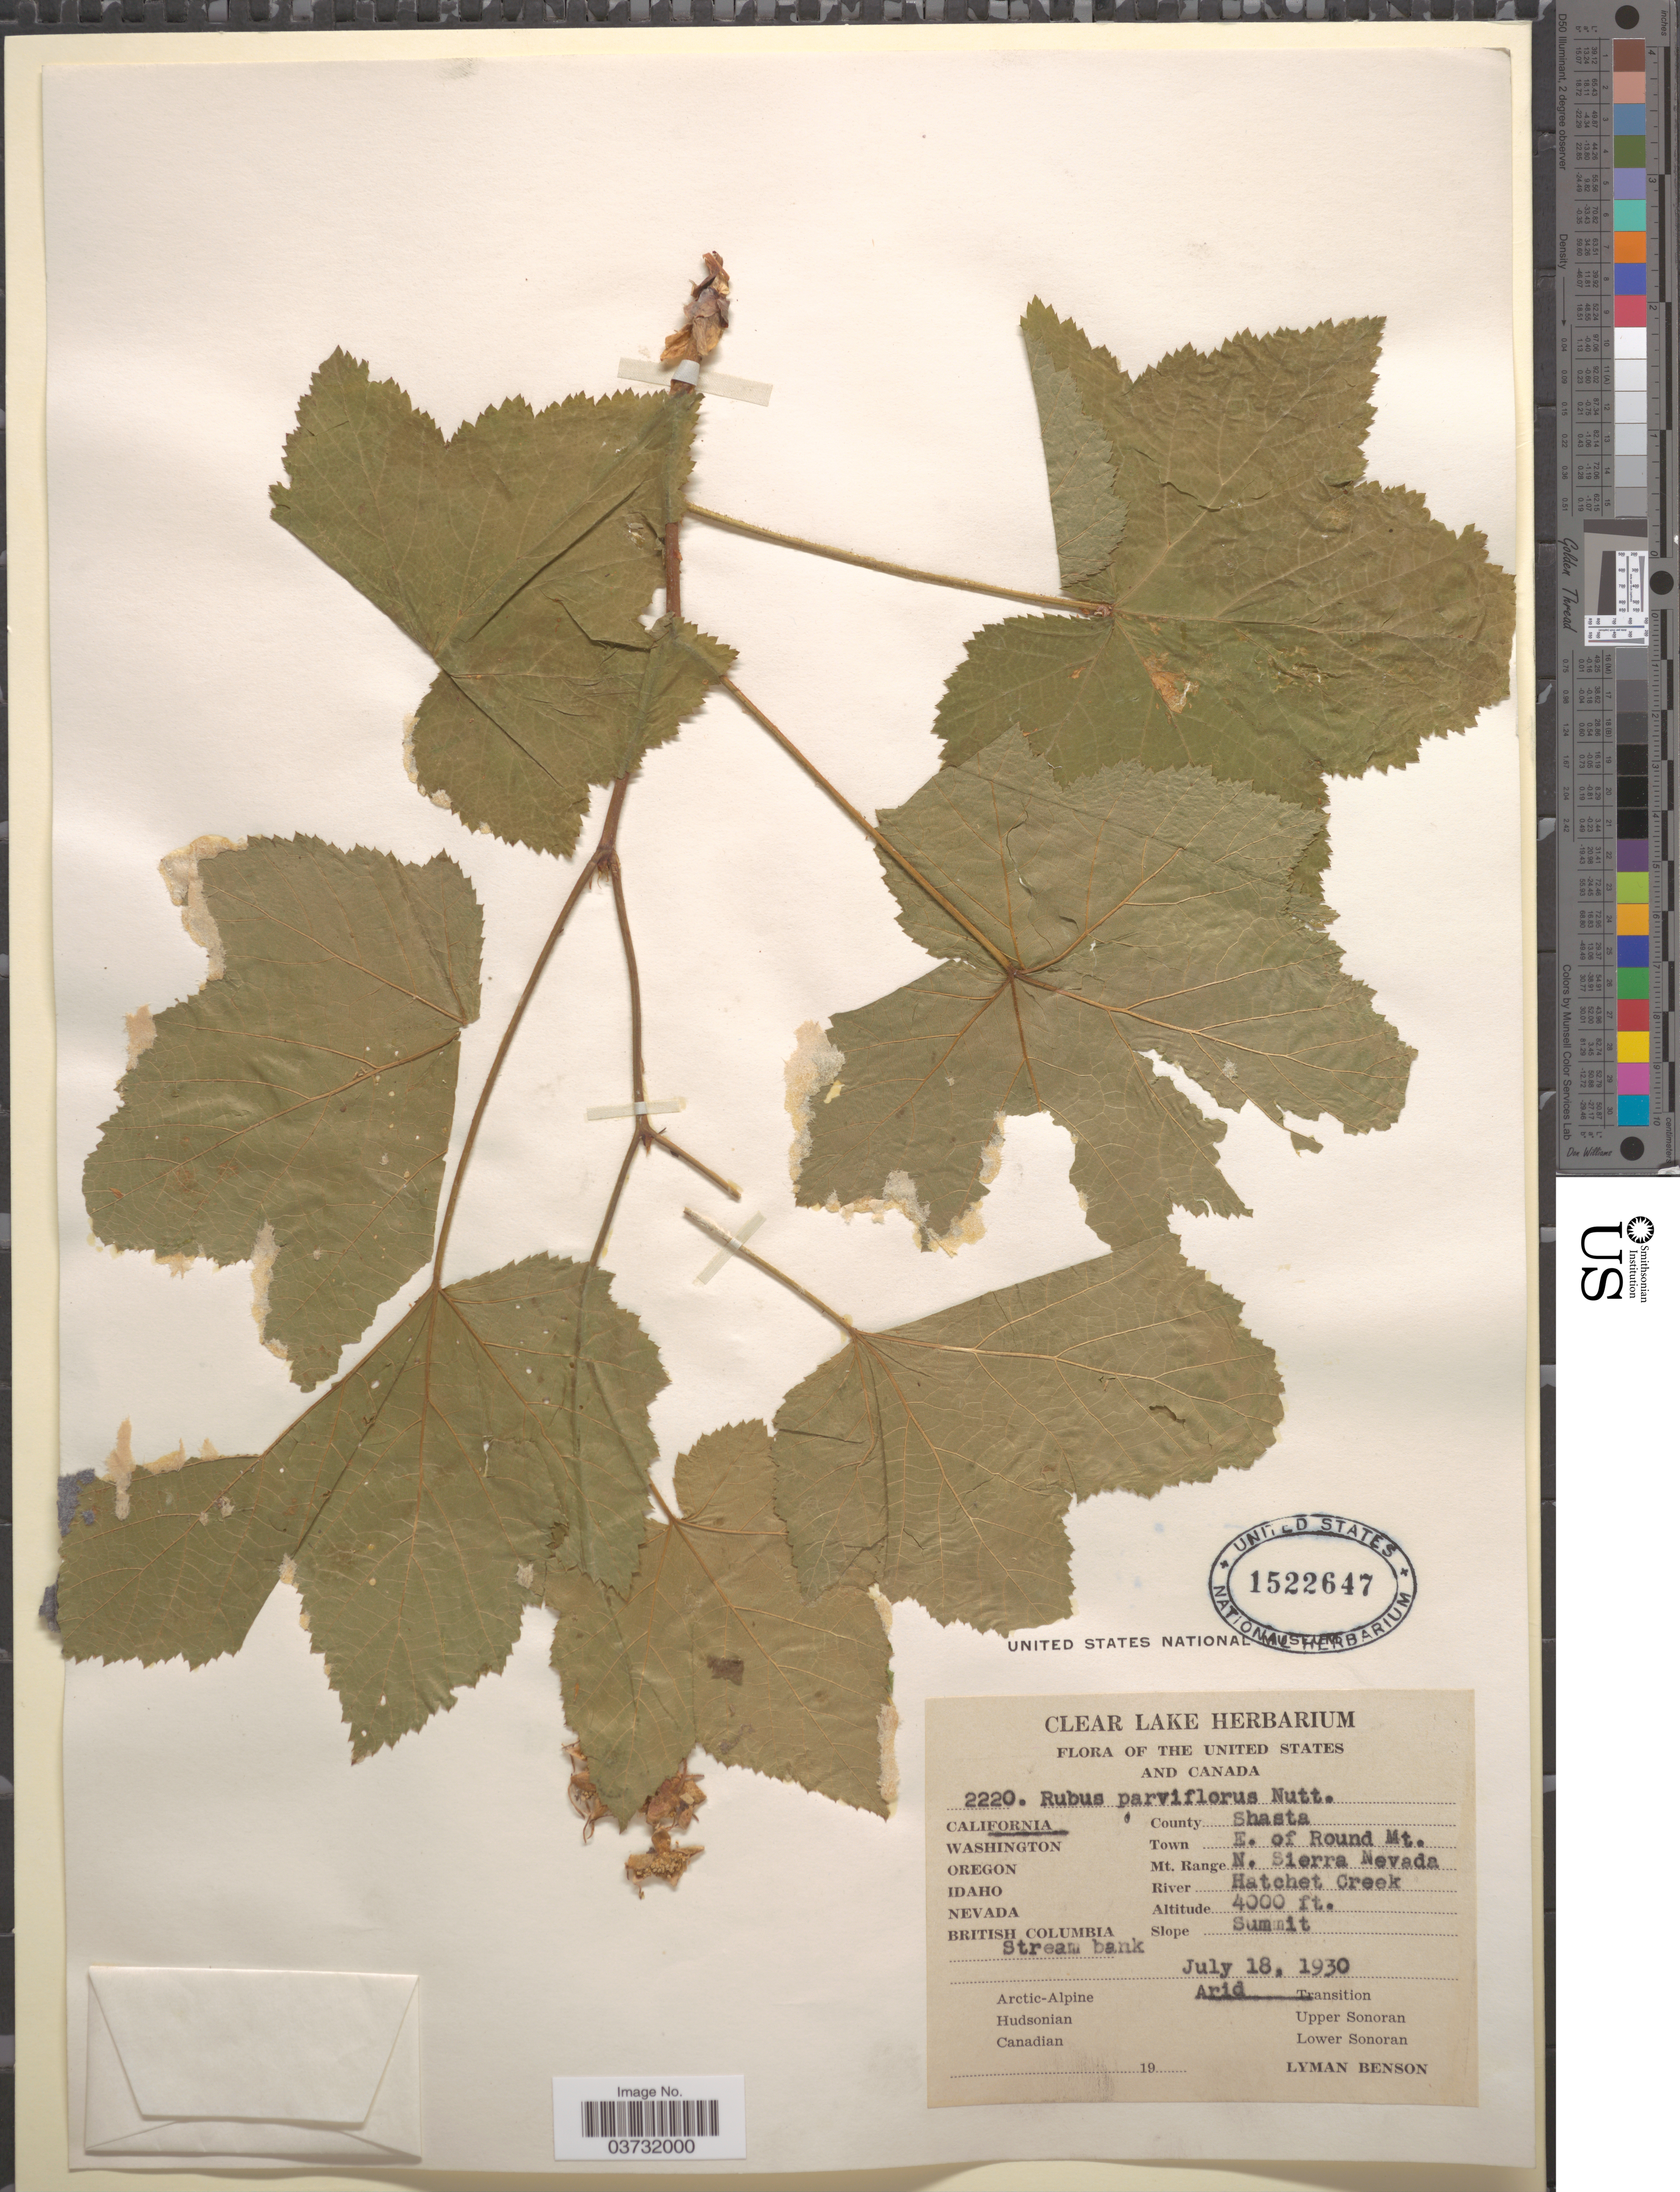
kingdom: Plantae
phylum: Tracheophyta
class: Magnoliopsida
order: Rosales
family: Rosaceae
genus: Rubus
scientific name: Rubus parviflorus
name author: Nutt.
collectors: L. D. Benson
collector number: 2220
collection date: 1930-07-18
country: United States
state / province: California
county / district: Shasta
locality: County Shasta. Town E. of Round Mt. Mt. Range N. Sierra Nevada. River: Hatchet Creek. Arid Transition.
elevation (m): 1219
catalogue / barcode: US 1522647